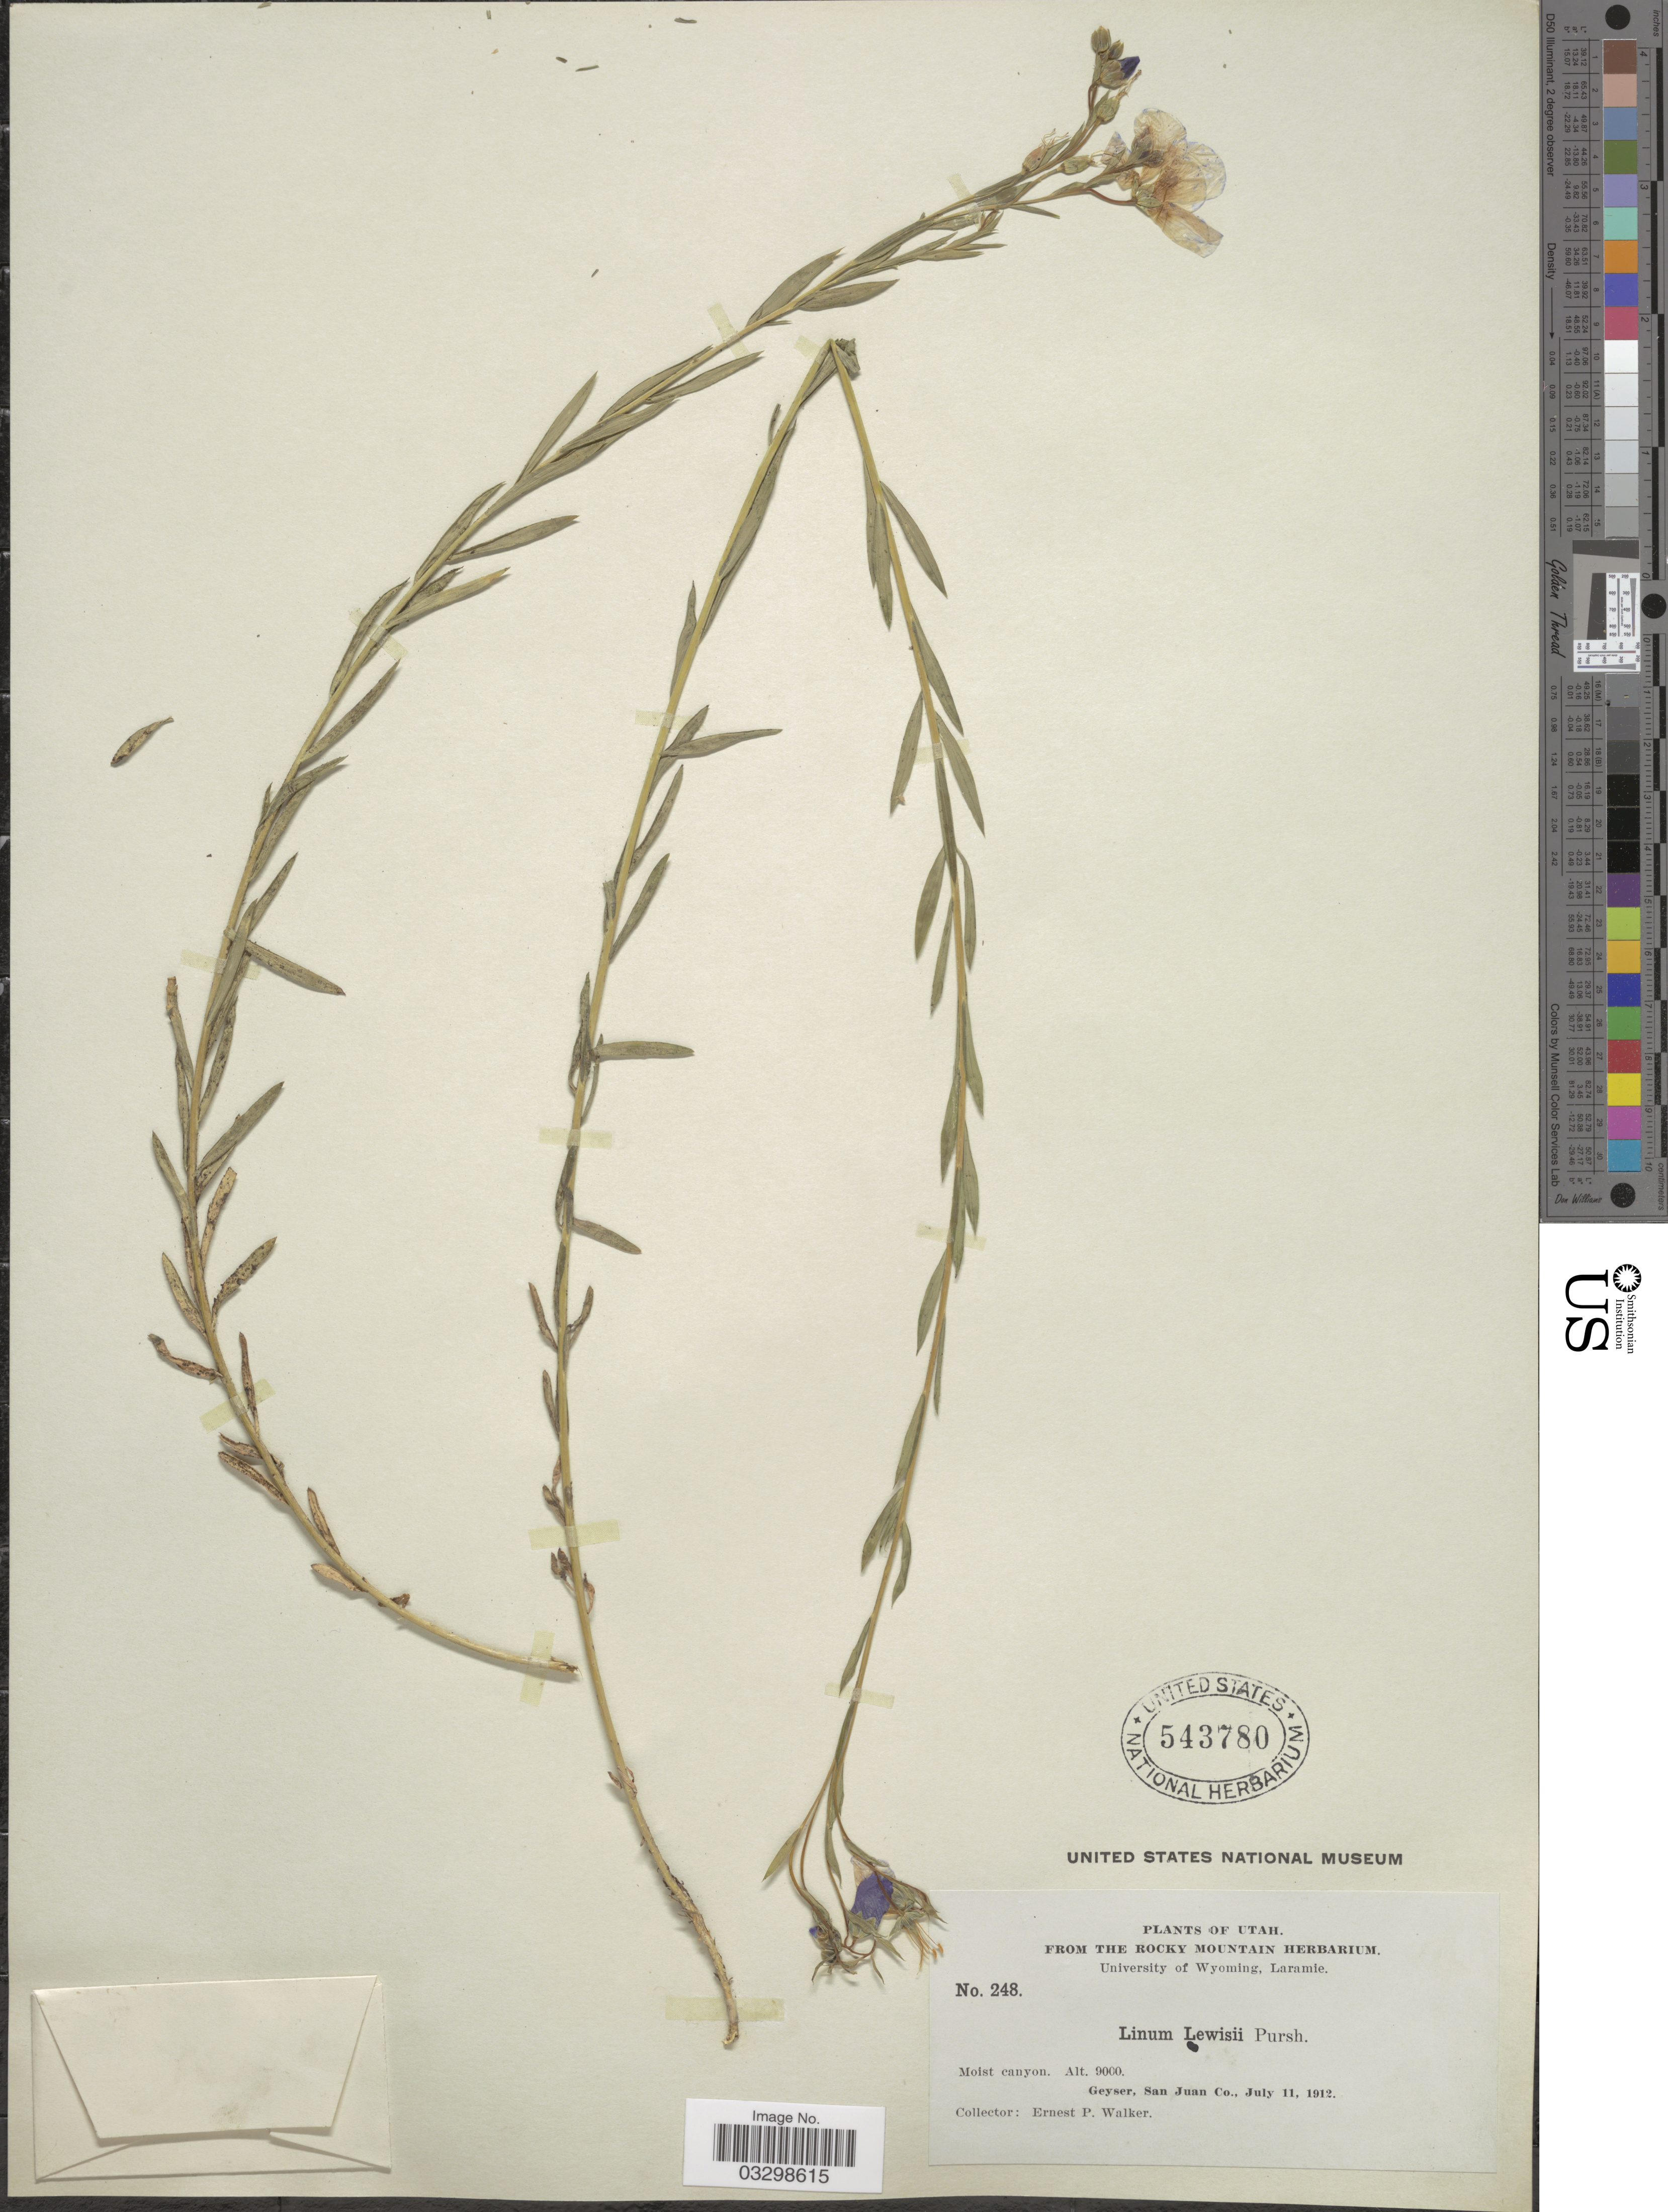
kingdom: Plantae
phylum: Tracheophyta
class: Magnoliopsida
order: Malpighiales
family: Linaceae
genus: Linum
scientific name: Linum lewisii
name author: Pursh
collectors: E. P. Walker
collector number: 248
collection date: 1912-07-11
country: United States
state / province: Utah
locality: Geyser, San Juan Co.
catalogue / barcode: US 543780